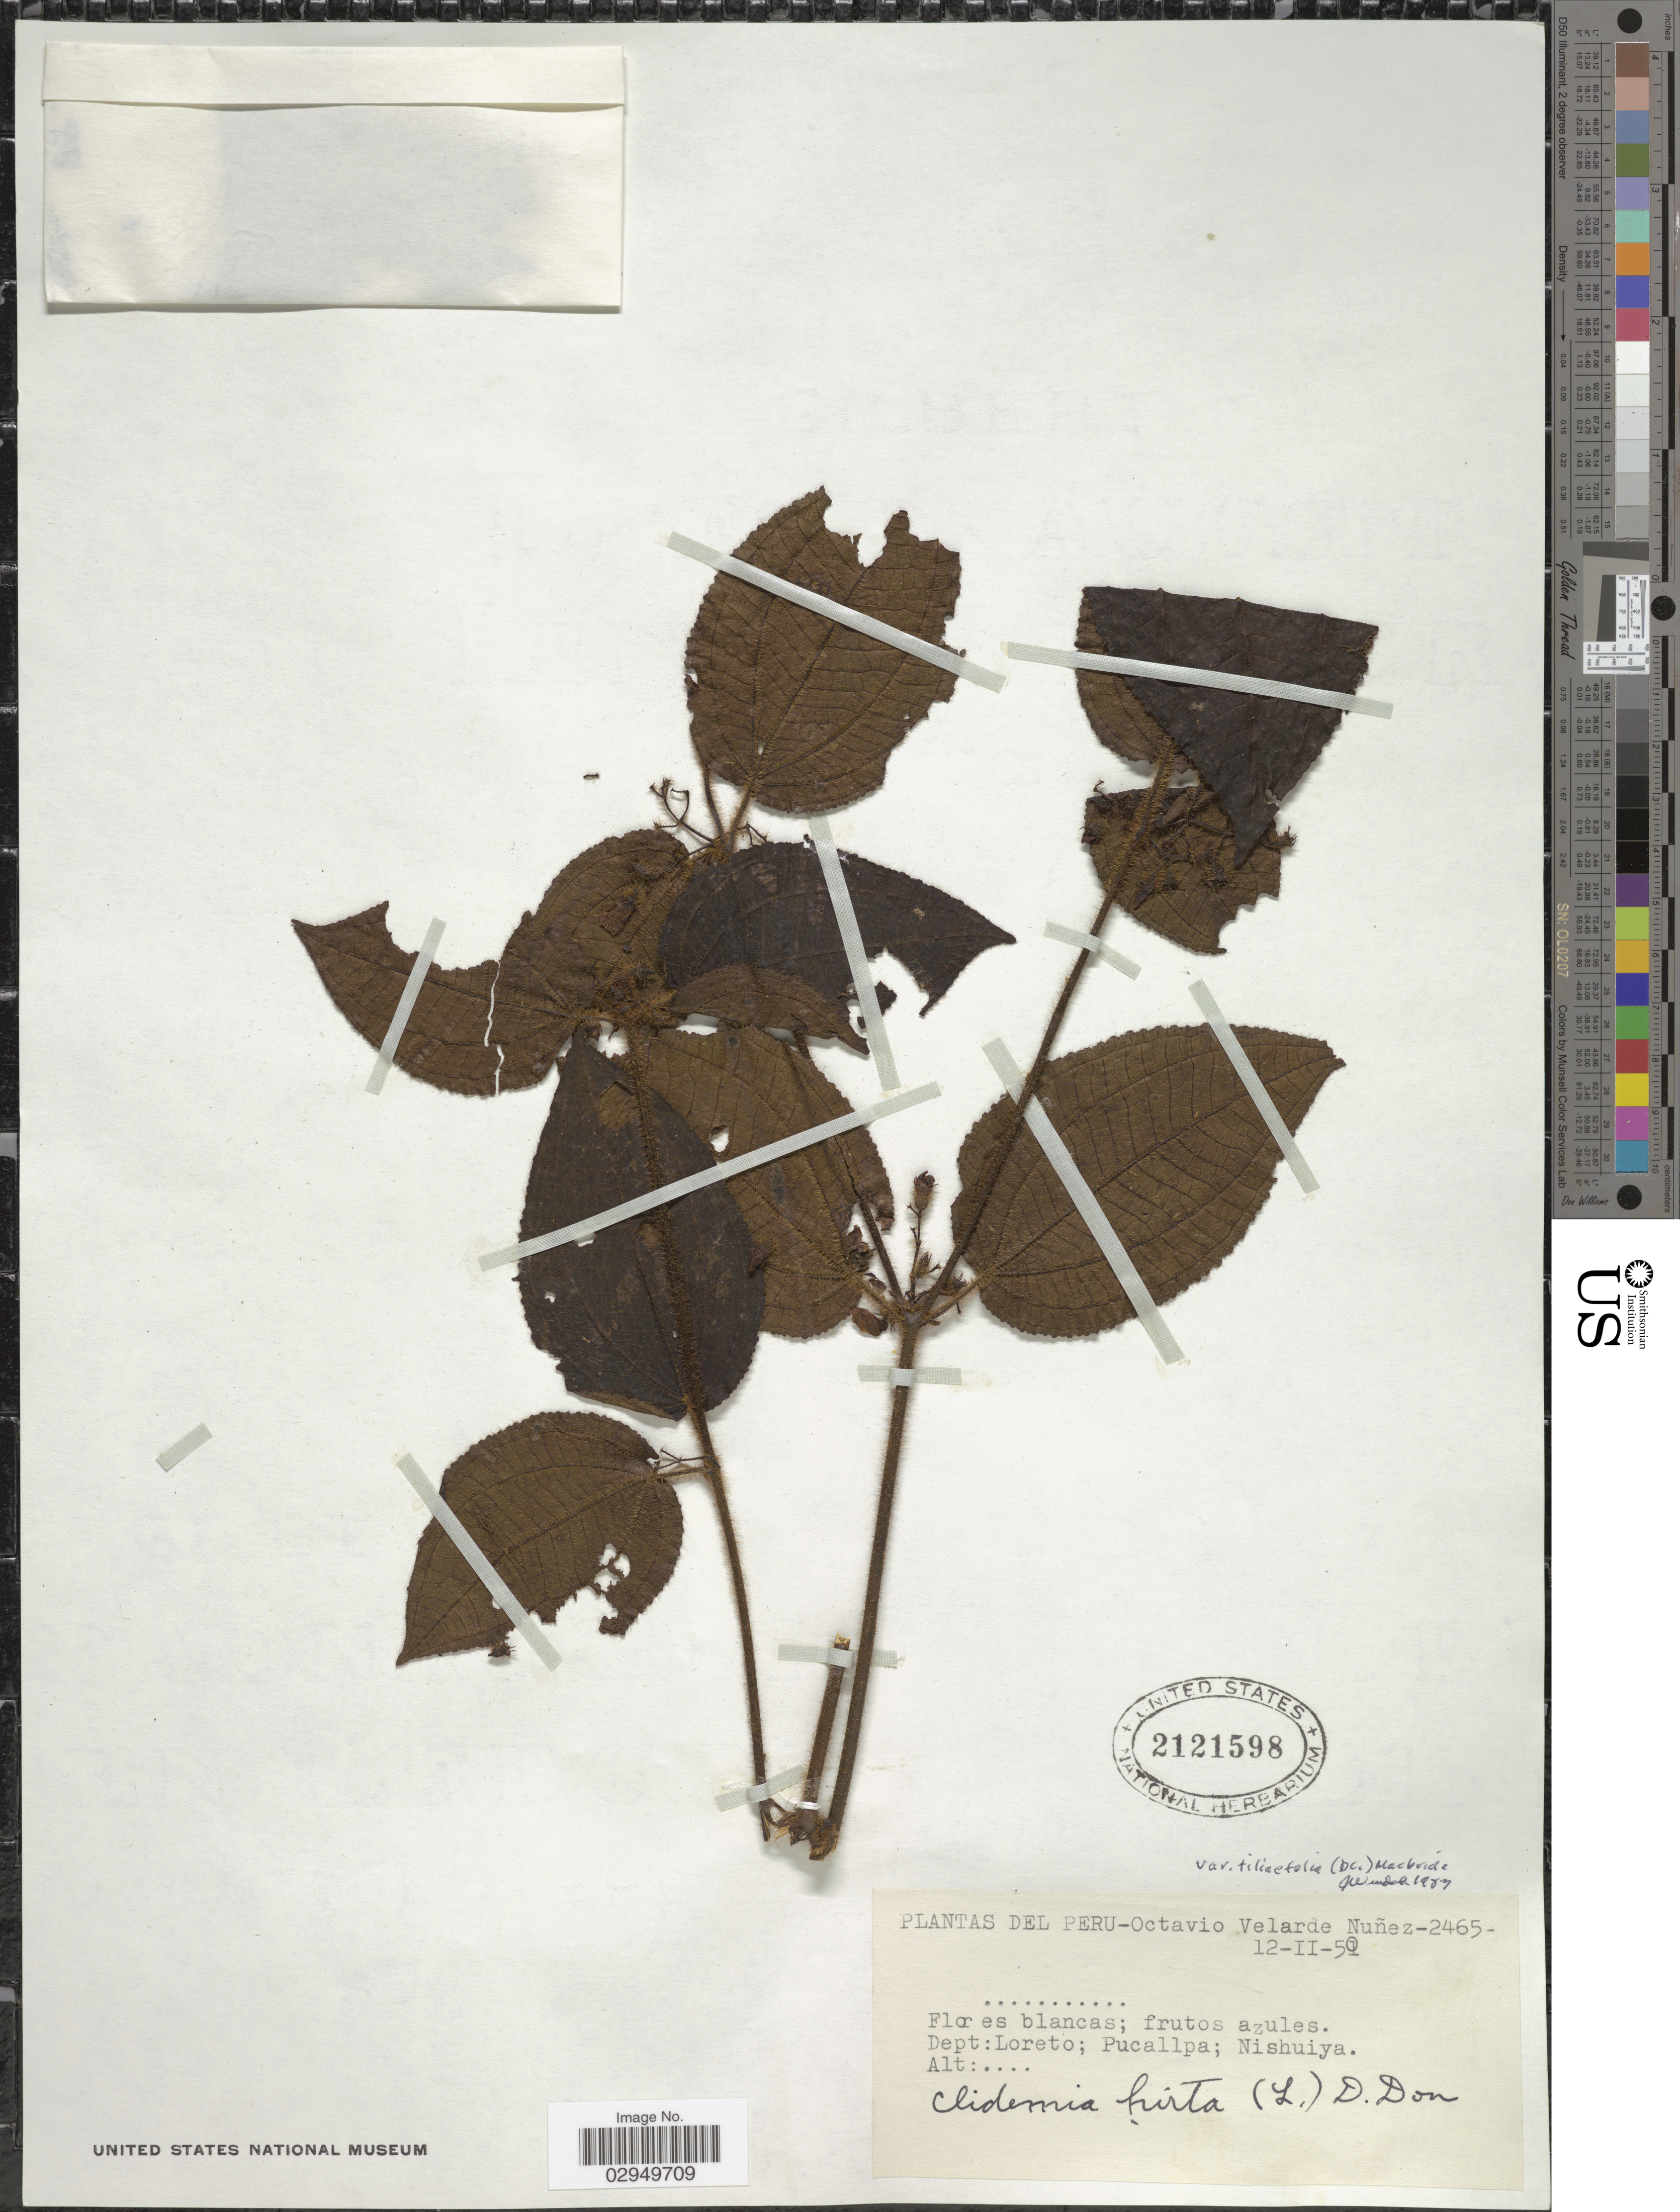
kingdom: Plantae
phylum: Tracheophyta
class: Magnoliopsida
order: Myrtales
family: Melastomataceae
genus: Clidemia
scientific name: Clidemia hirta var. tiliifolia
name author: (DC.) J.F. Macbr.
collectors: O. Velarde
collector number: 2465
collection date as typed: Transcribed d/m/y: 12/2/50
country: Peru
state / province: Loreto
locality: Dept: Loreto; Pucallpa; Nishuiya.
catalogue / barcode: US 2121598